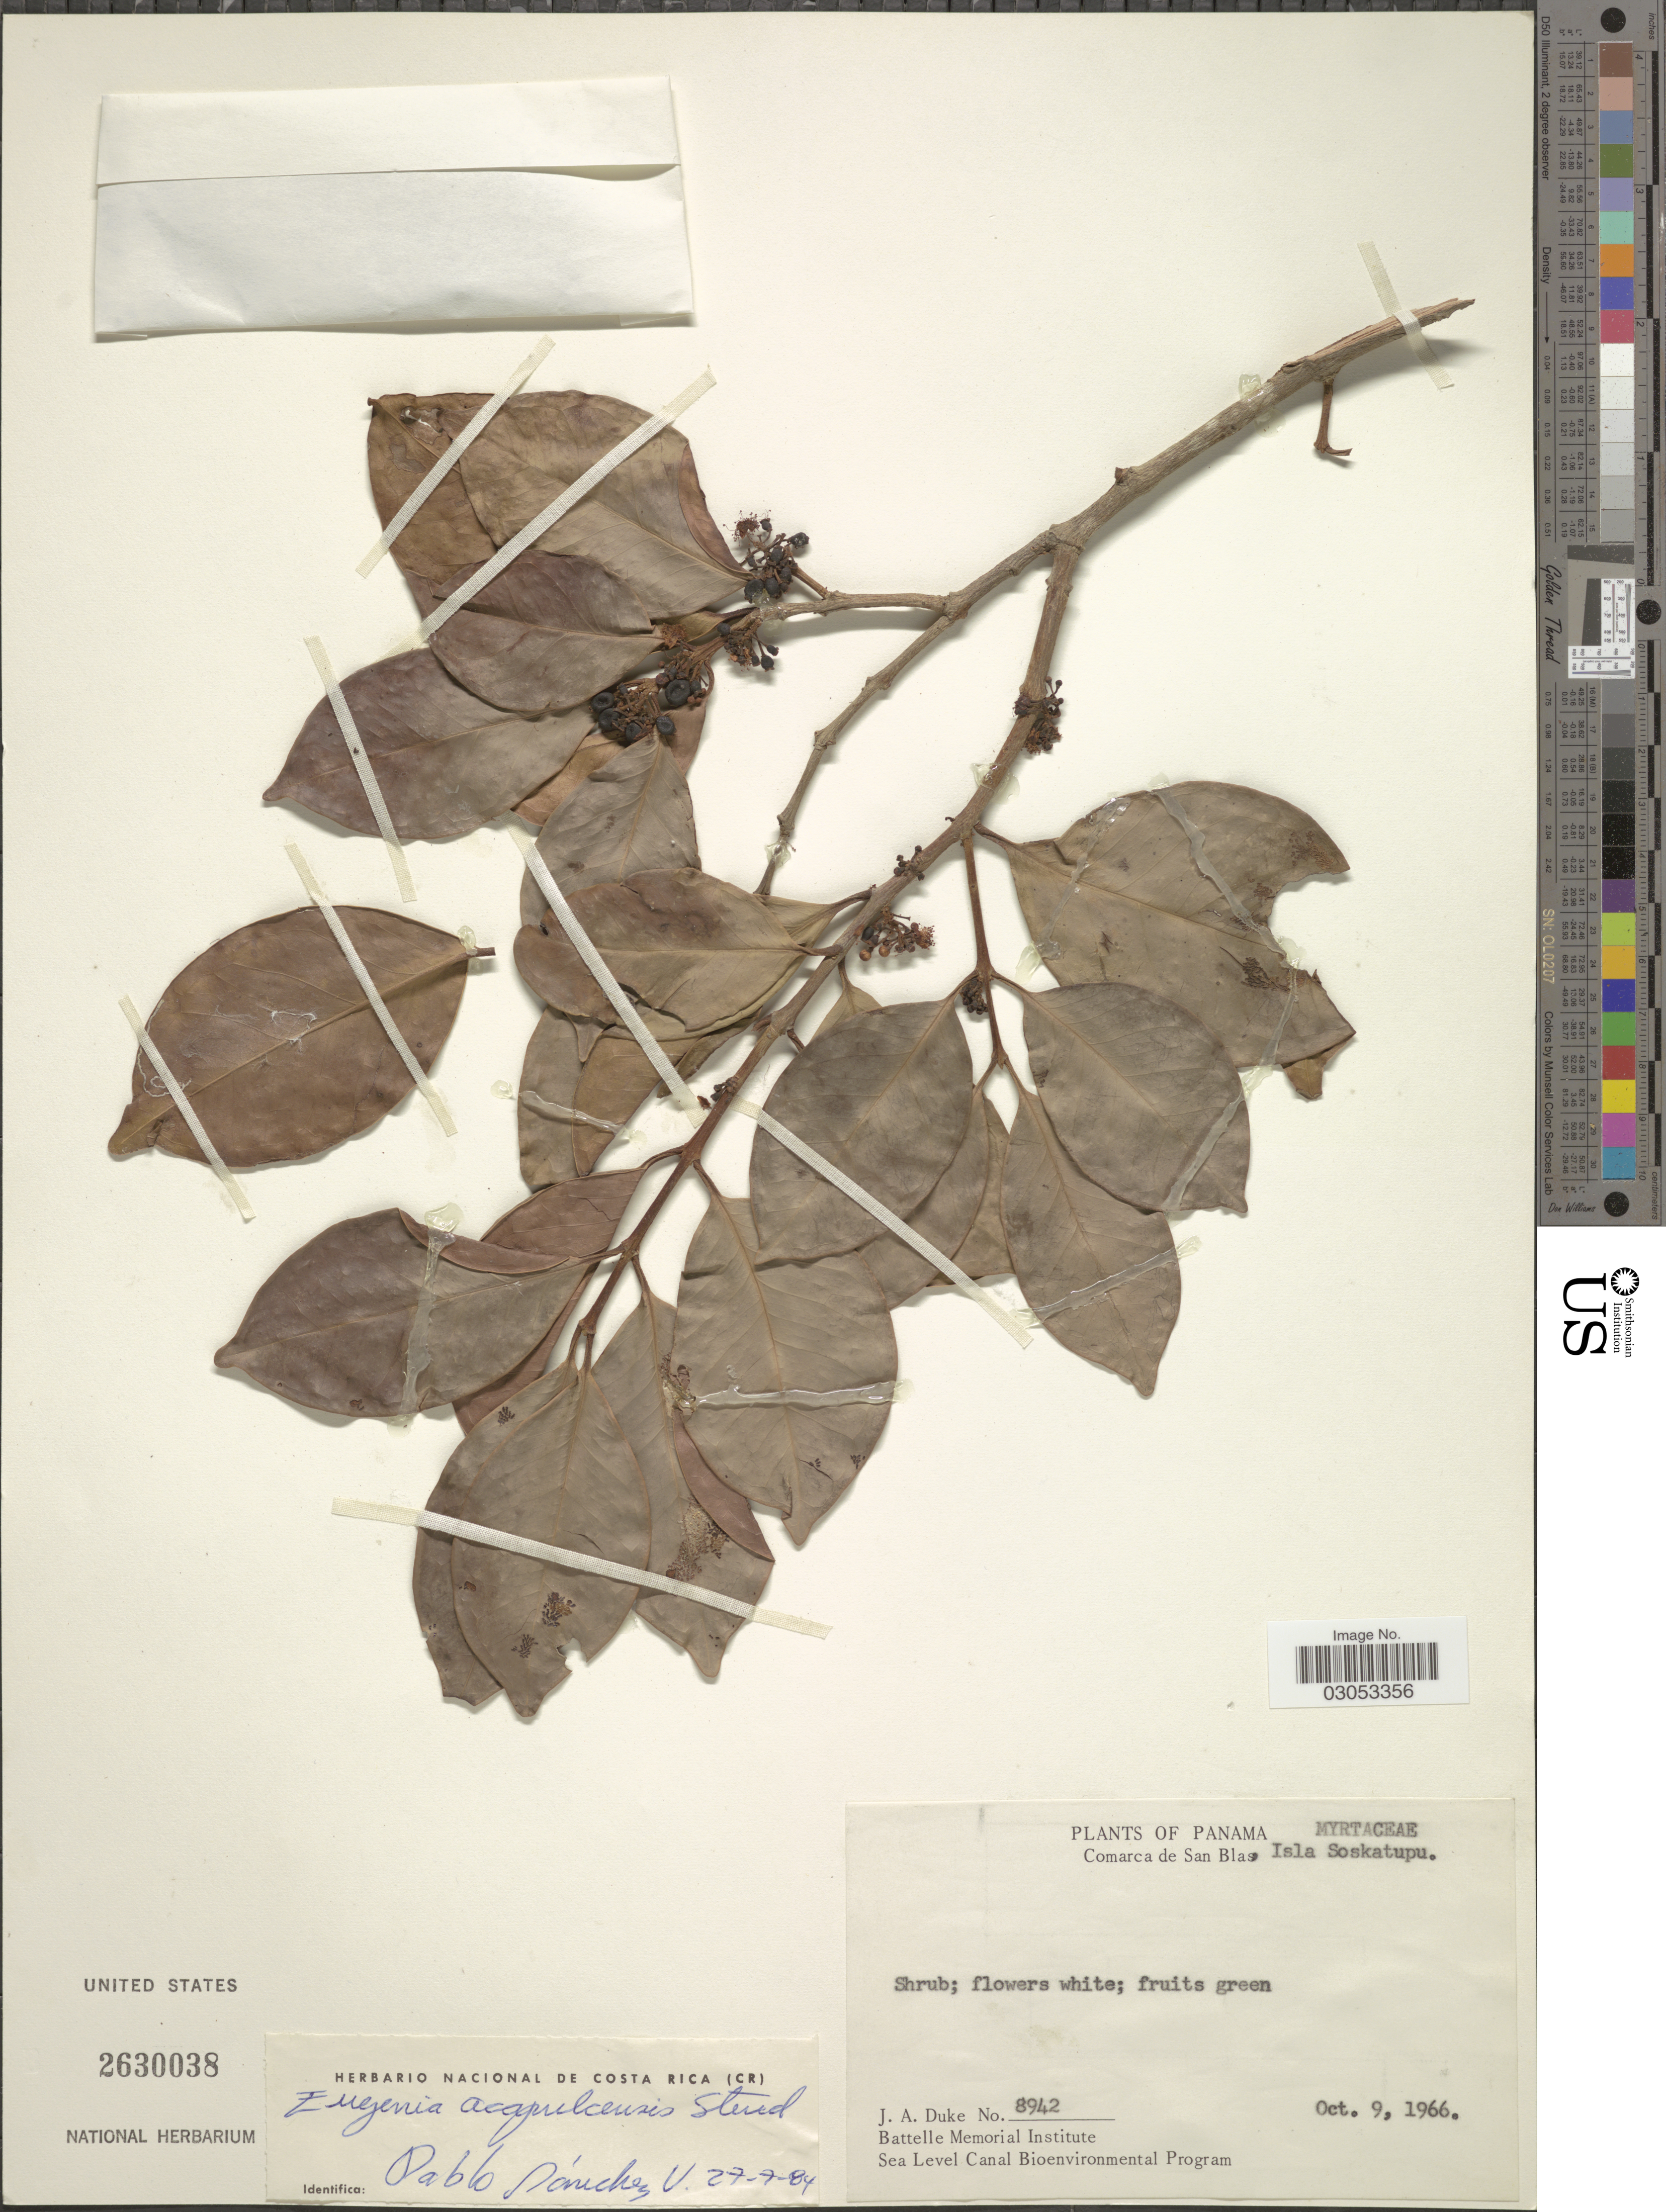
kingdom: Plantae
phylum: Tracheophyta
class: Magnoliopsida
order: Myrtales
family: Myrtaceae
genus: Eugenia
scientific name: Eugenia acapulcensis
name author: Steud.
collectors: J. A. Duke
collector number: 8942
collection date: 1966-10-09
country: Panama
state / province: Kuna Yala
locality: Comarca de San Blas, Isla Soskatupu.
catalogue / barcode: US 2630038